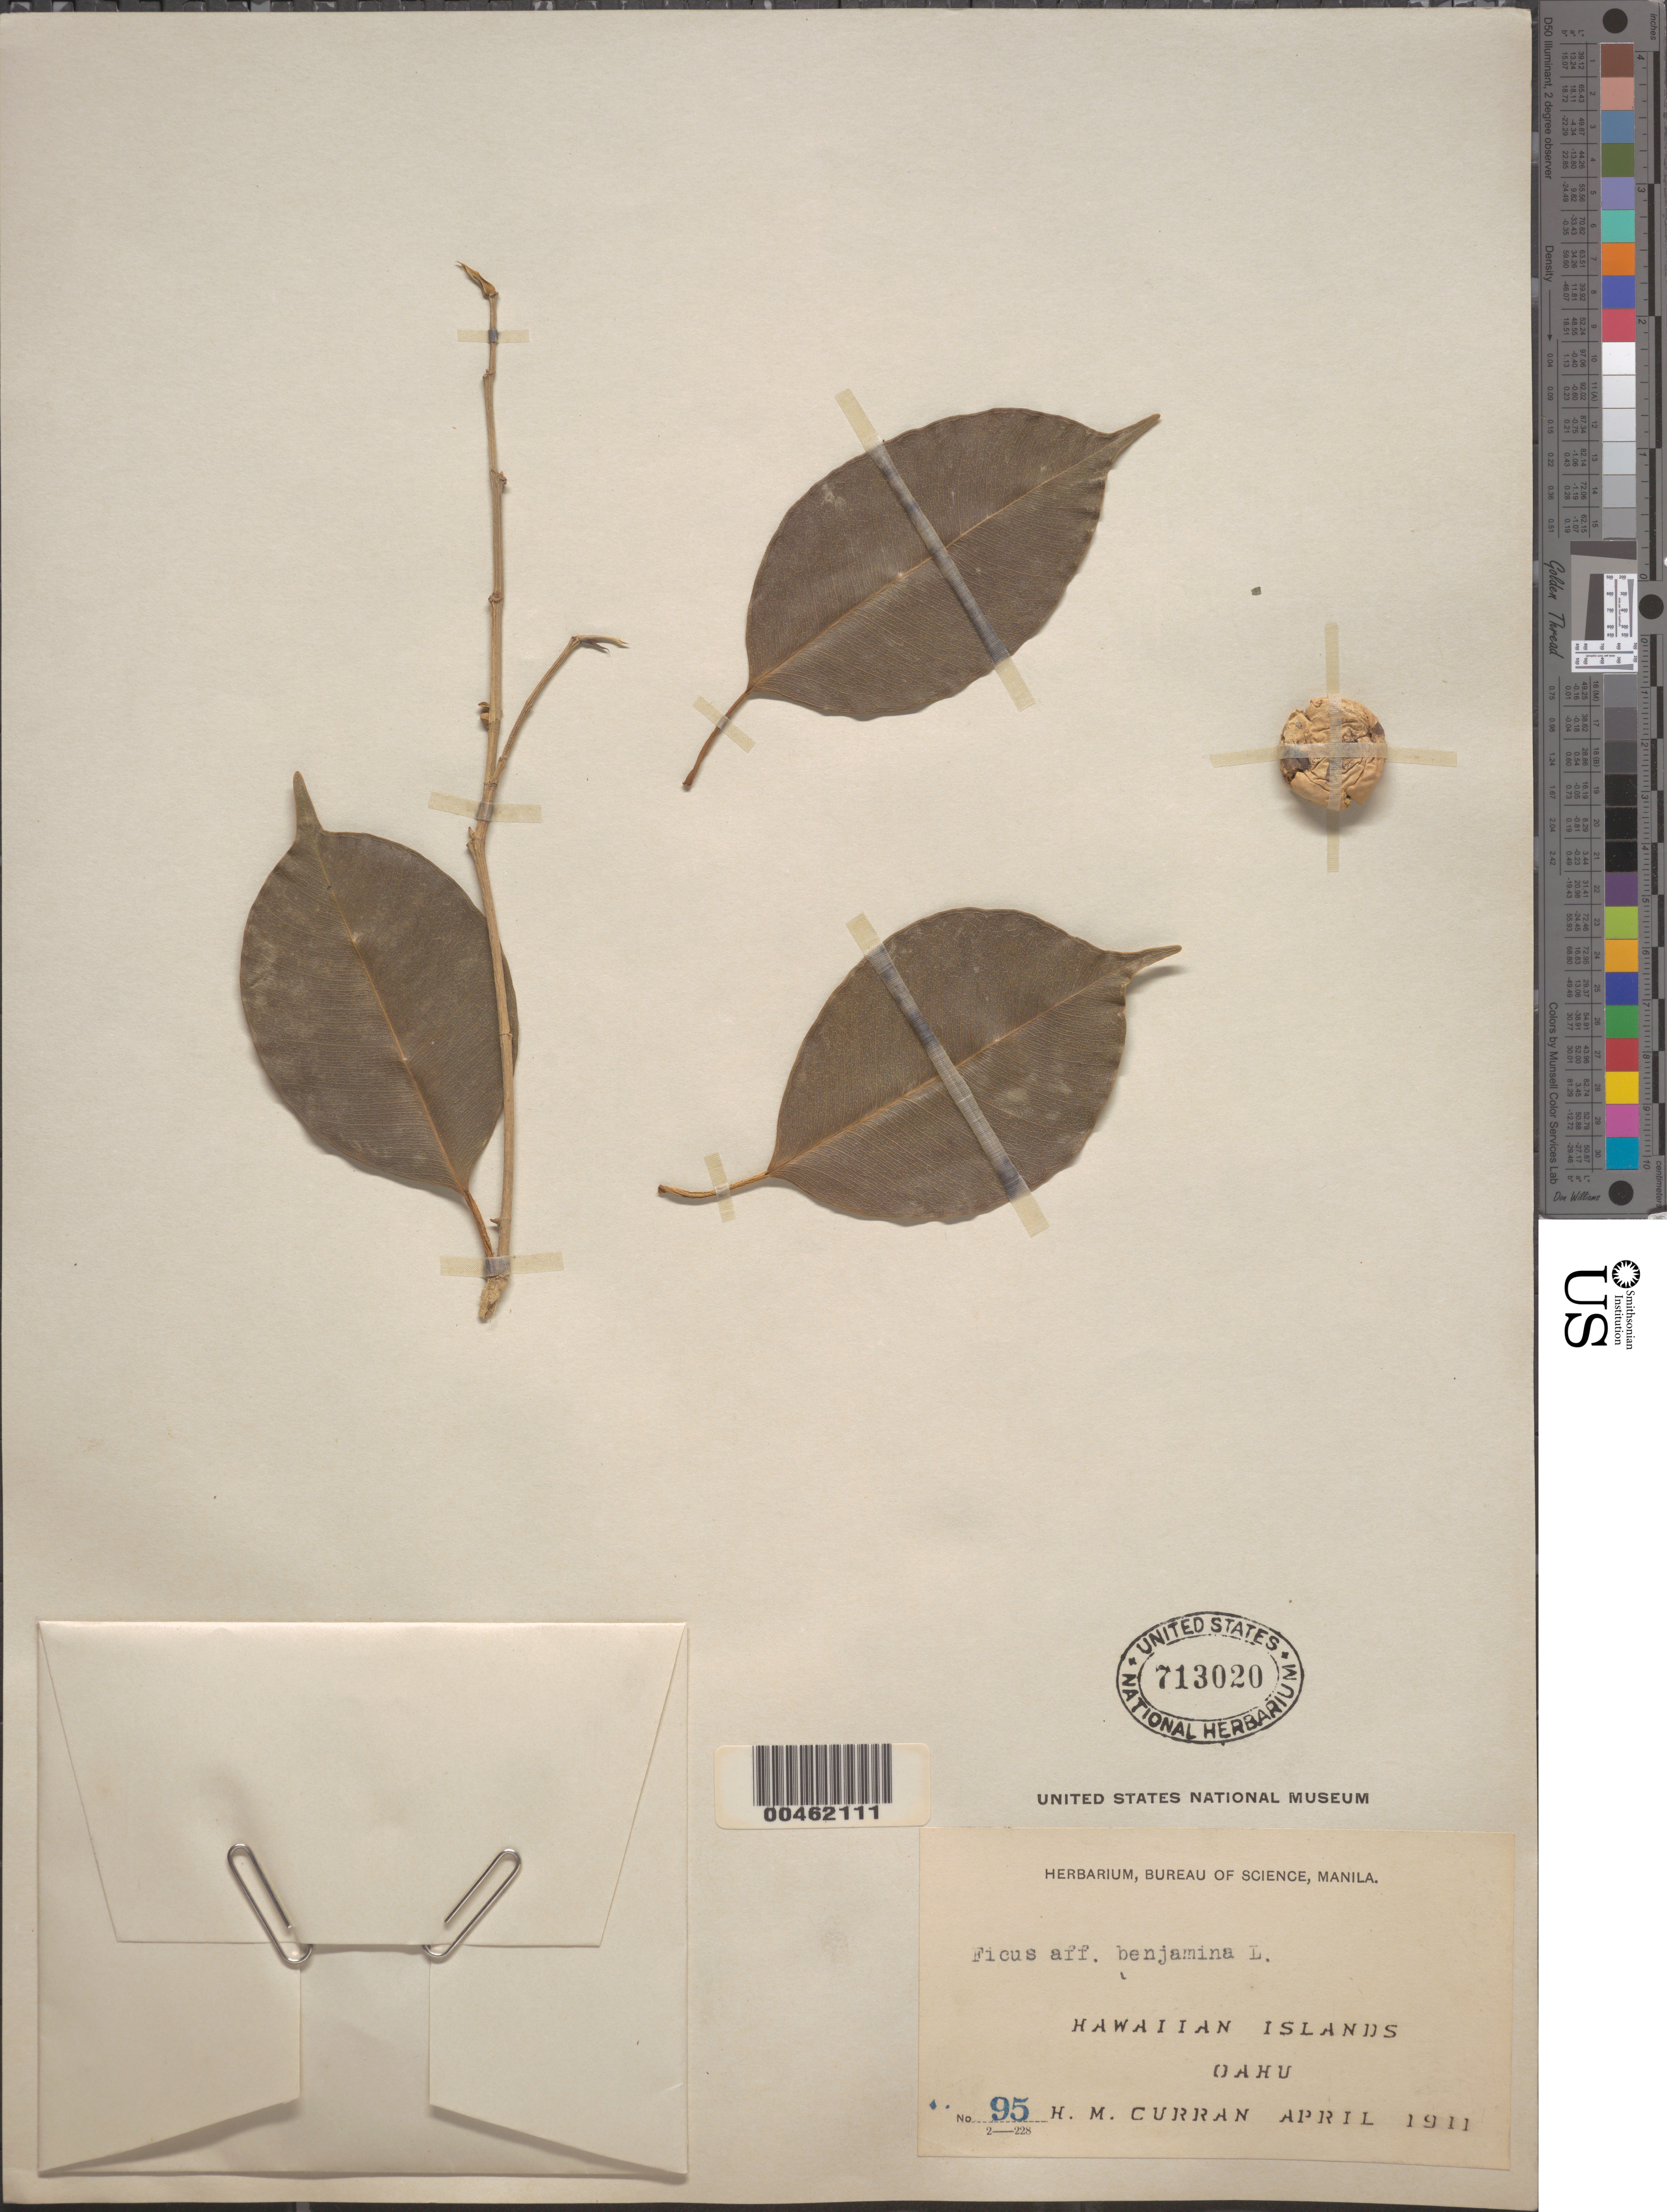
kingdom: Plantae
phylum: Tracheophyta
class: Magnoliopsida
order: Rosales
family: Moraceae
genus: Ficus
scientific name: Ficus benjamina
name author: L.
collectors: H. M. Curran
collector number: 95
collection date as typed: Apr 1911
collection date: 1911-04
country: United States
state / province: Hawaii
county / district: Honolulu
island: Oahu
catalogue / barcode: US 713020